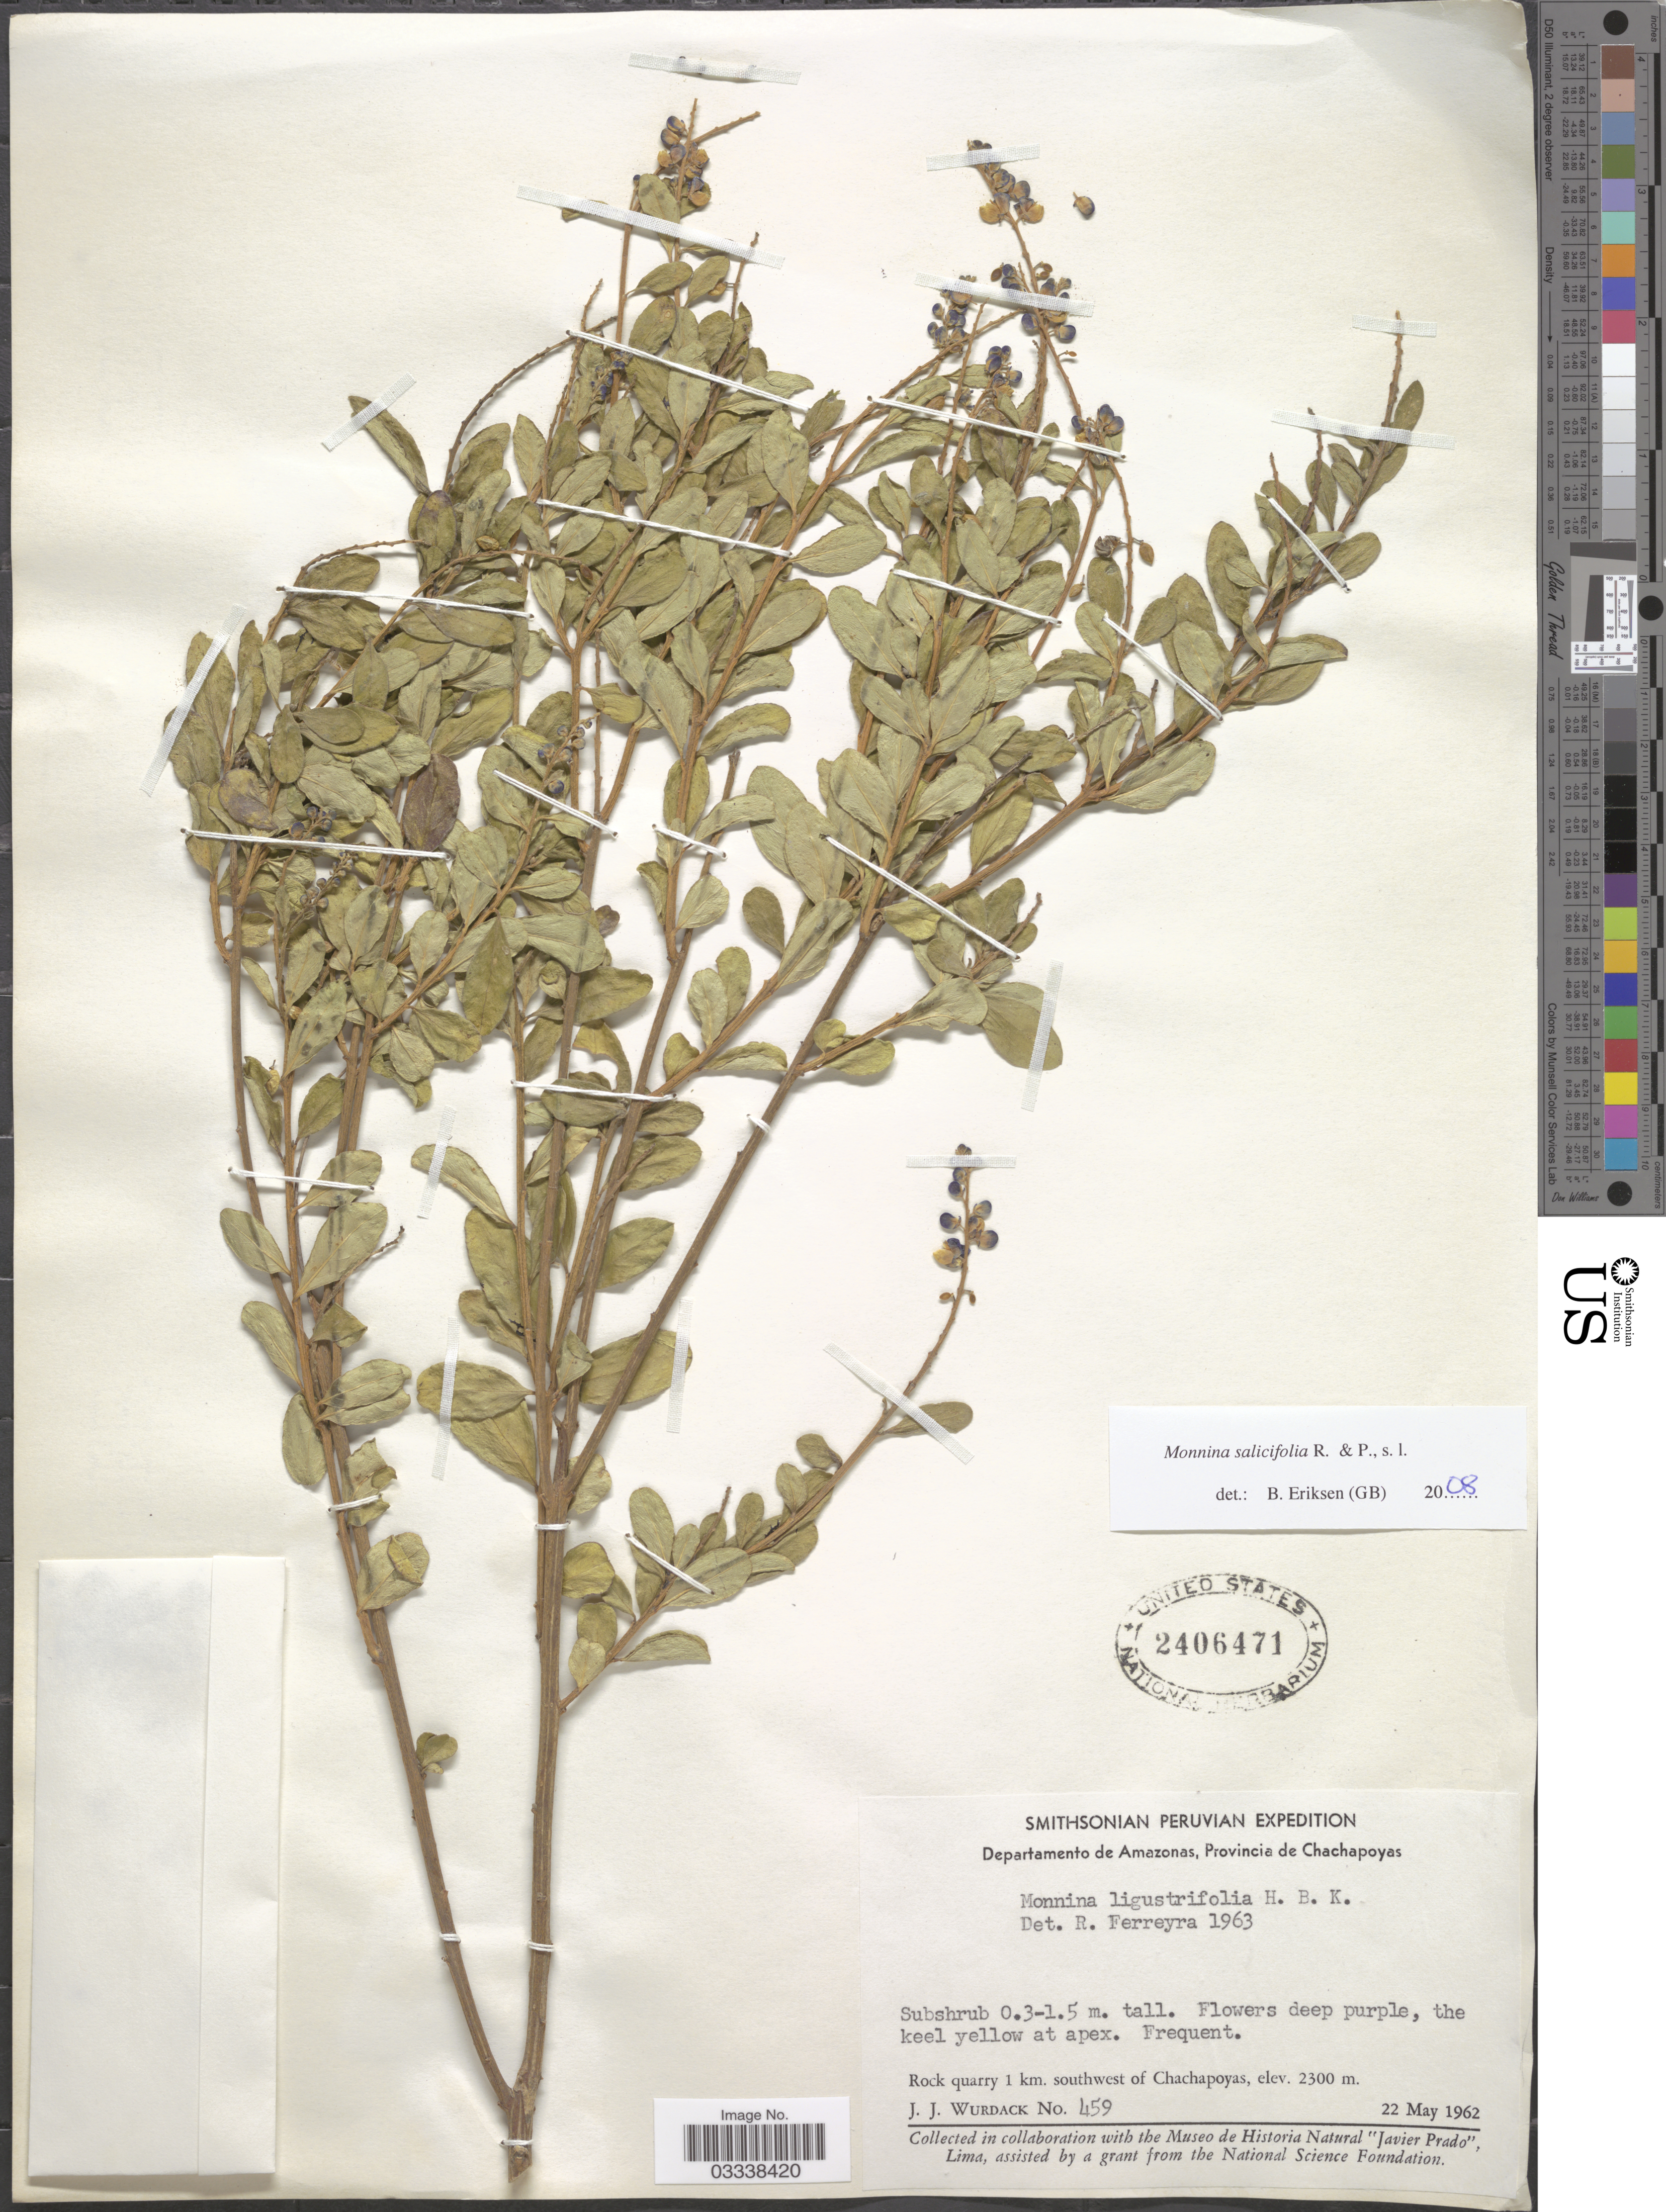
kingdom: Plantae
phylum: Tracheophyta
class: Magnoliopsida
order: Fabales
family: Polygalaceae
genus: Monnina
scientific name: Monnina salicifolia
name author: Ruiz & Pav.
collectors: J. J. Wurdack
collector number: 459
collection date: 1962-05-22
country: Peru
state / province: Amazonas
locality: Departamento de Amazonas, Provincia de Chachapoyas. Rock quarry 1 km. southwest of Chachapoyas.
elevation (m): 2300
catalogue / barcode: US 2406471